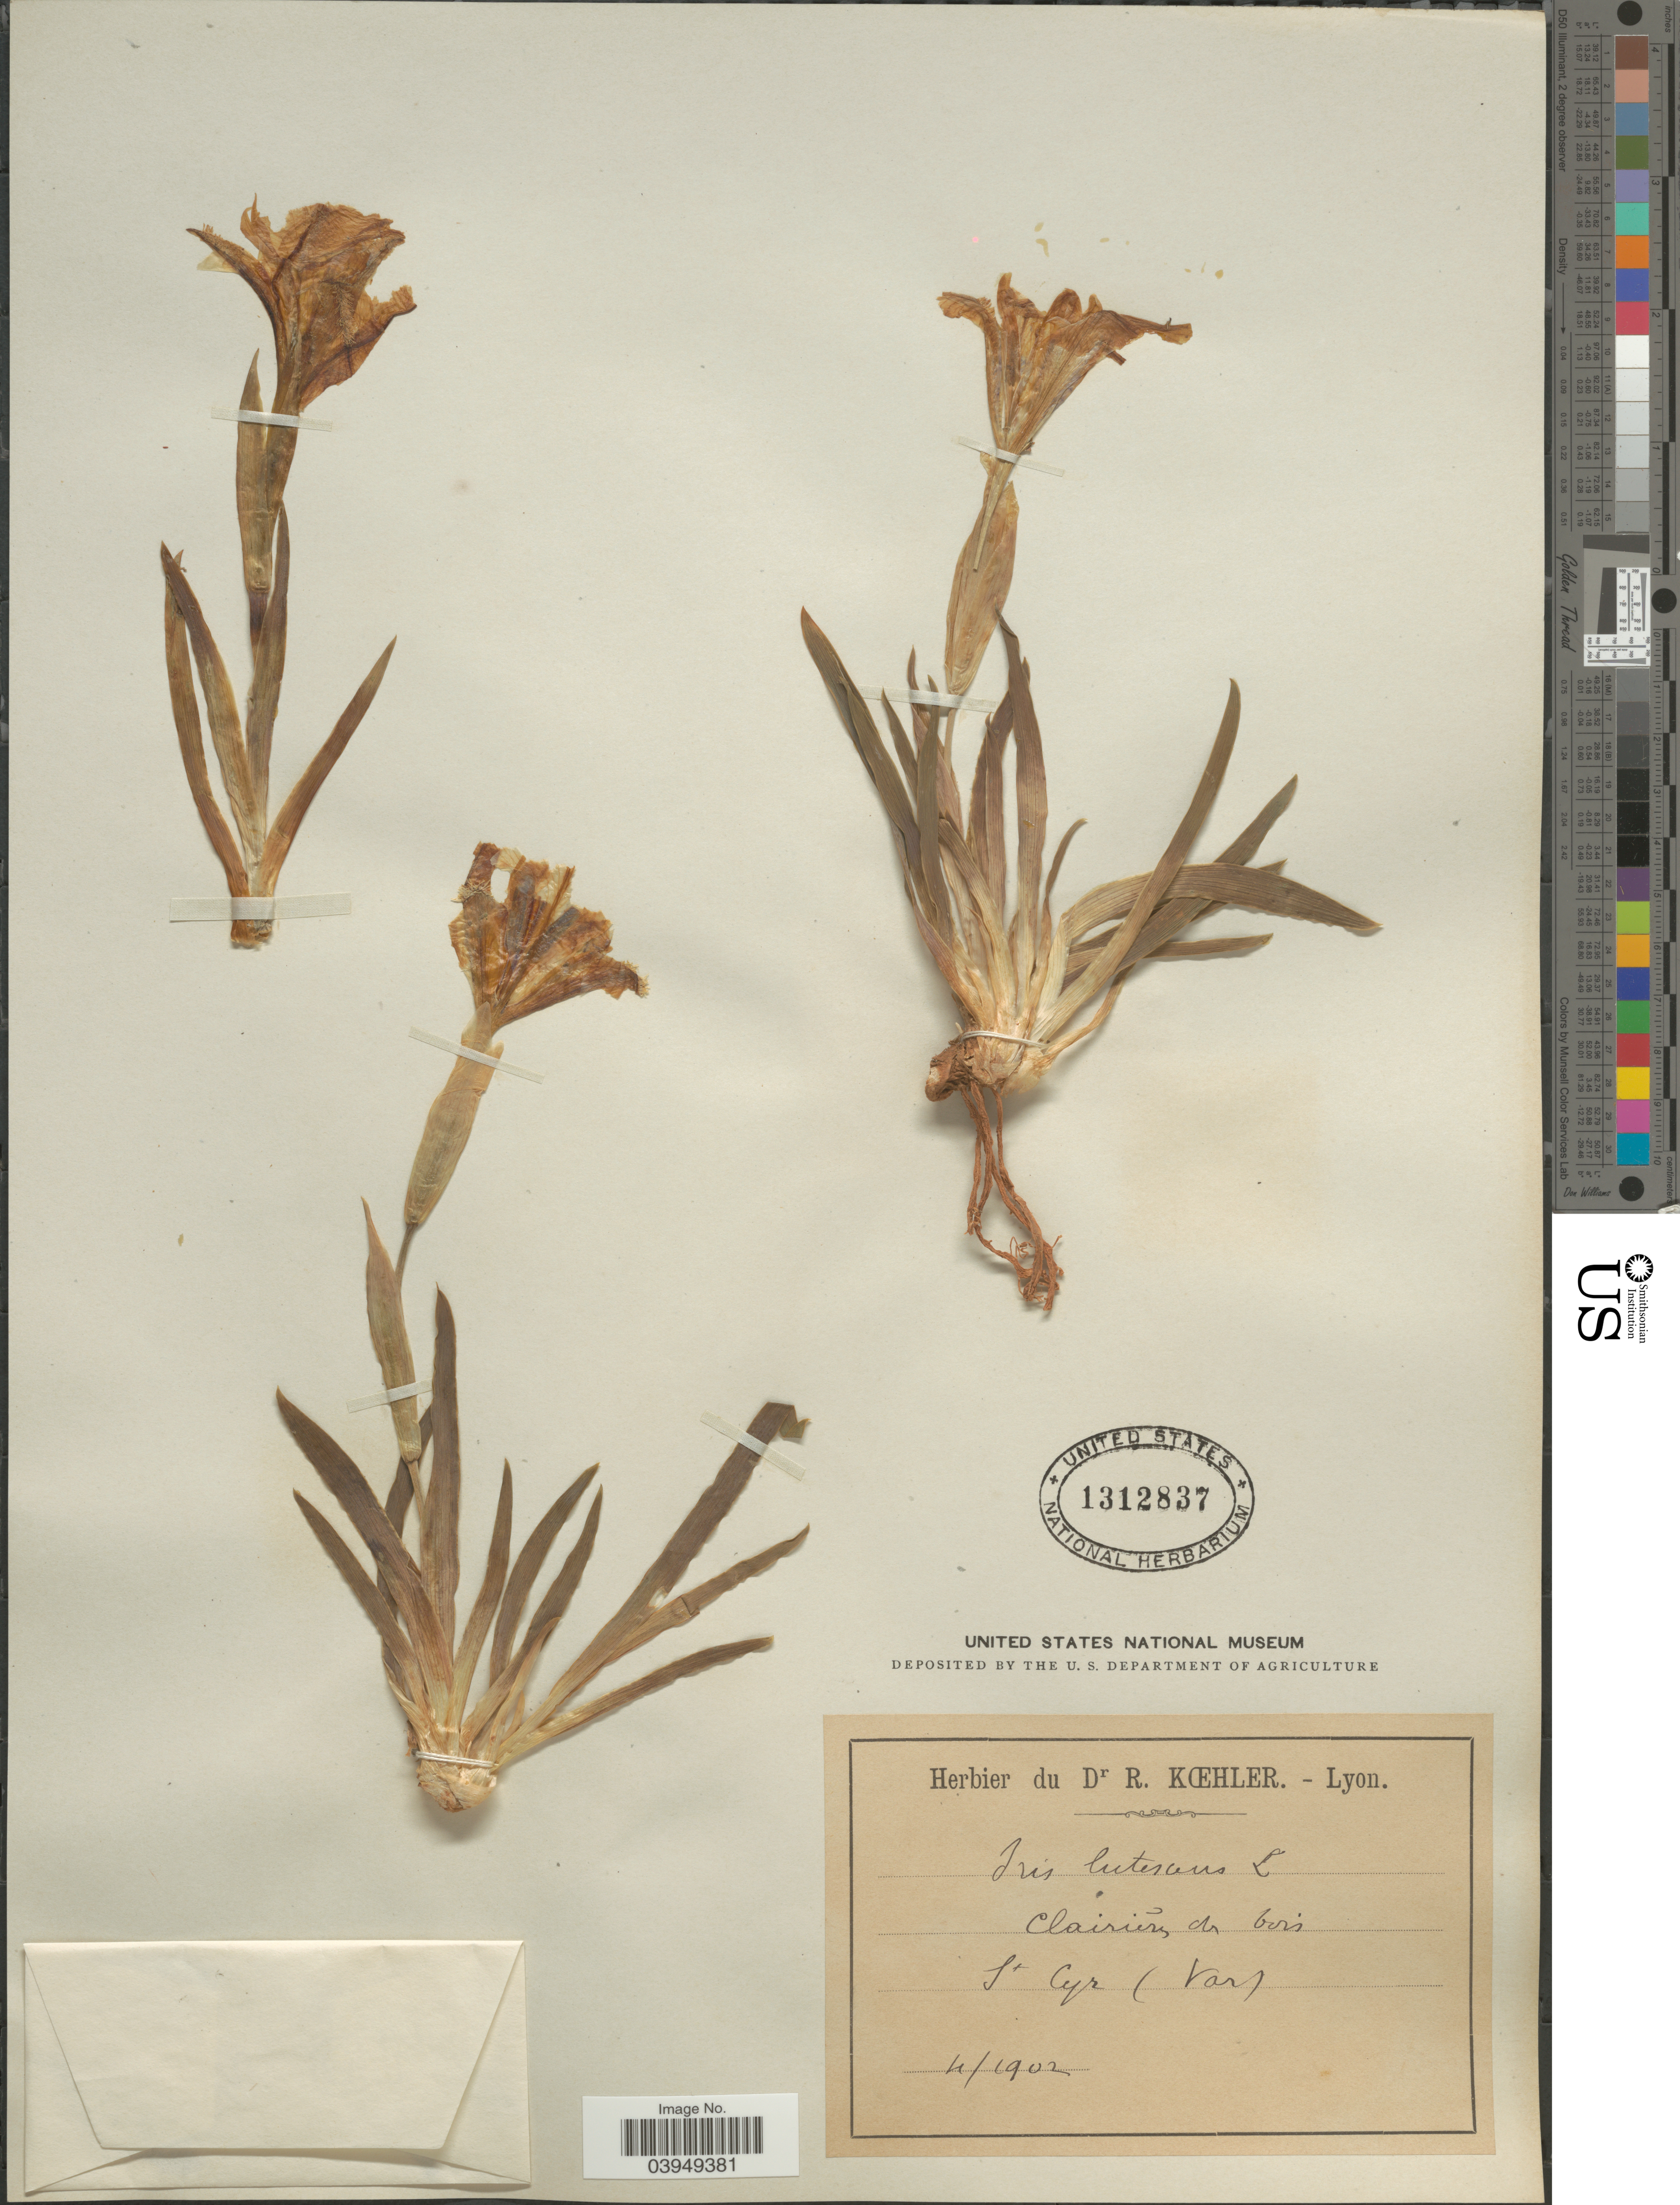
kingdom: Plantae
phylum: Tracheophyta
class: Liliopsida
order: Asparagales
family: Iridaceae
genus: Iris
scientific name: Iris lutescens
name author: Lam.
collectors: Ex herb. R. Koehler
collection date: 1902-04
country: France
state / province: Provence-Alpes-Côte d'Azur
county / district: Var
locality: Clairiens de bois. St Cyr (Var).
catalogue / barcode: US 1312837